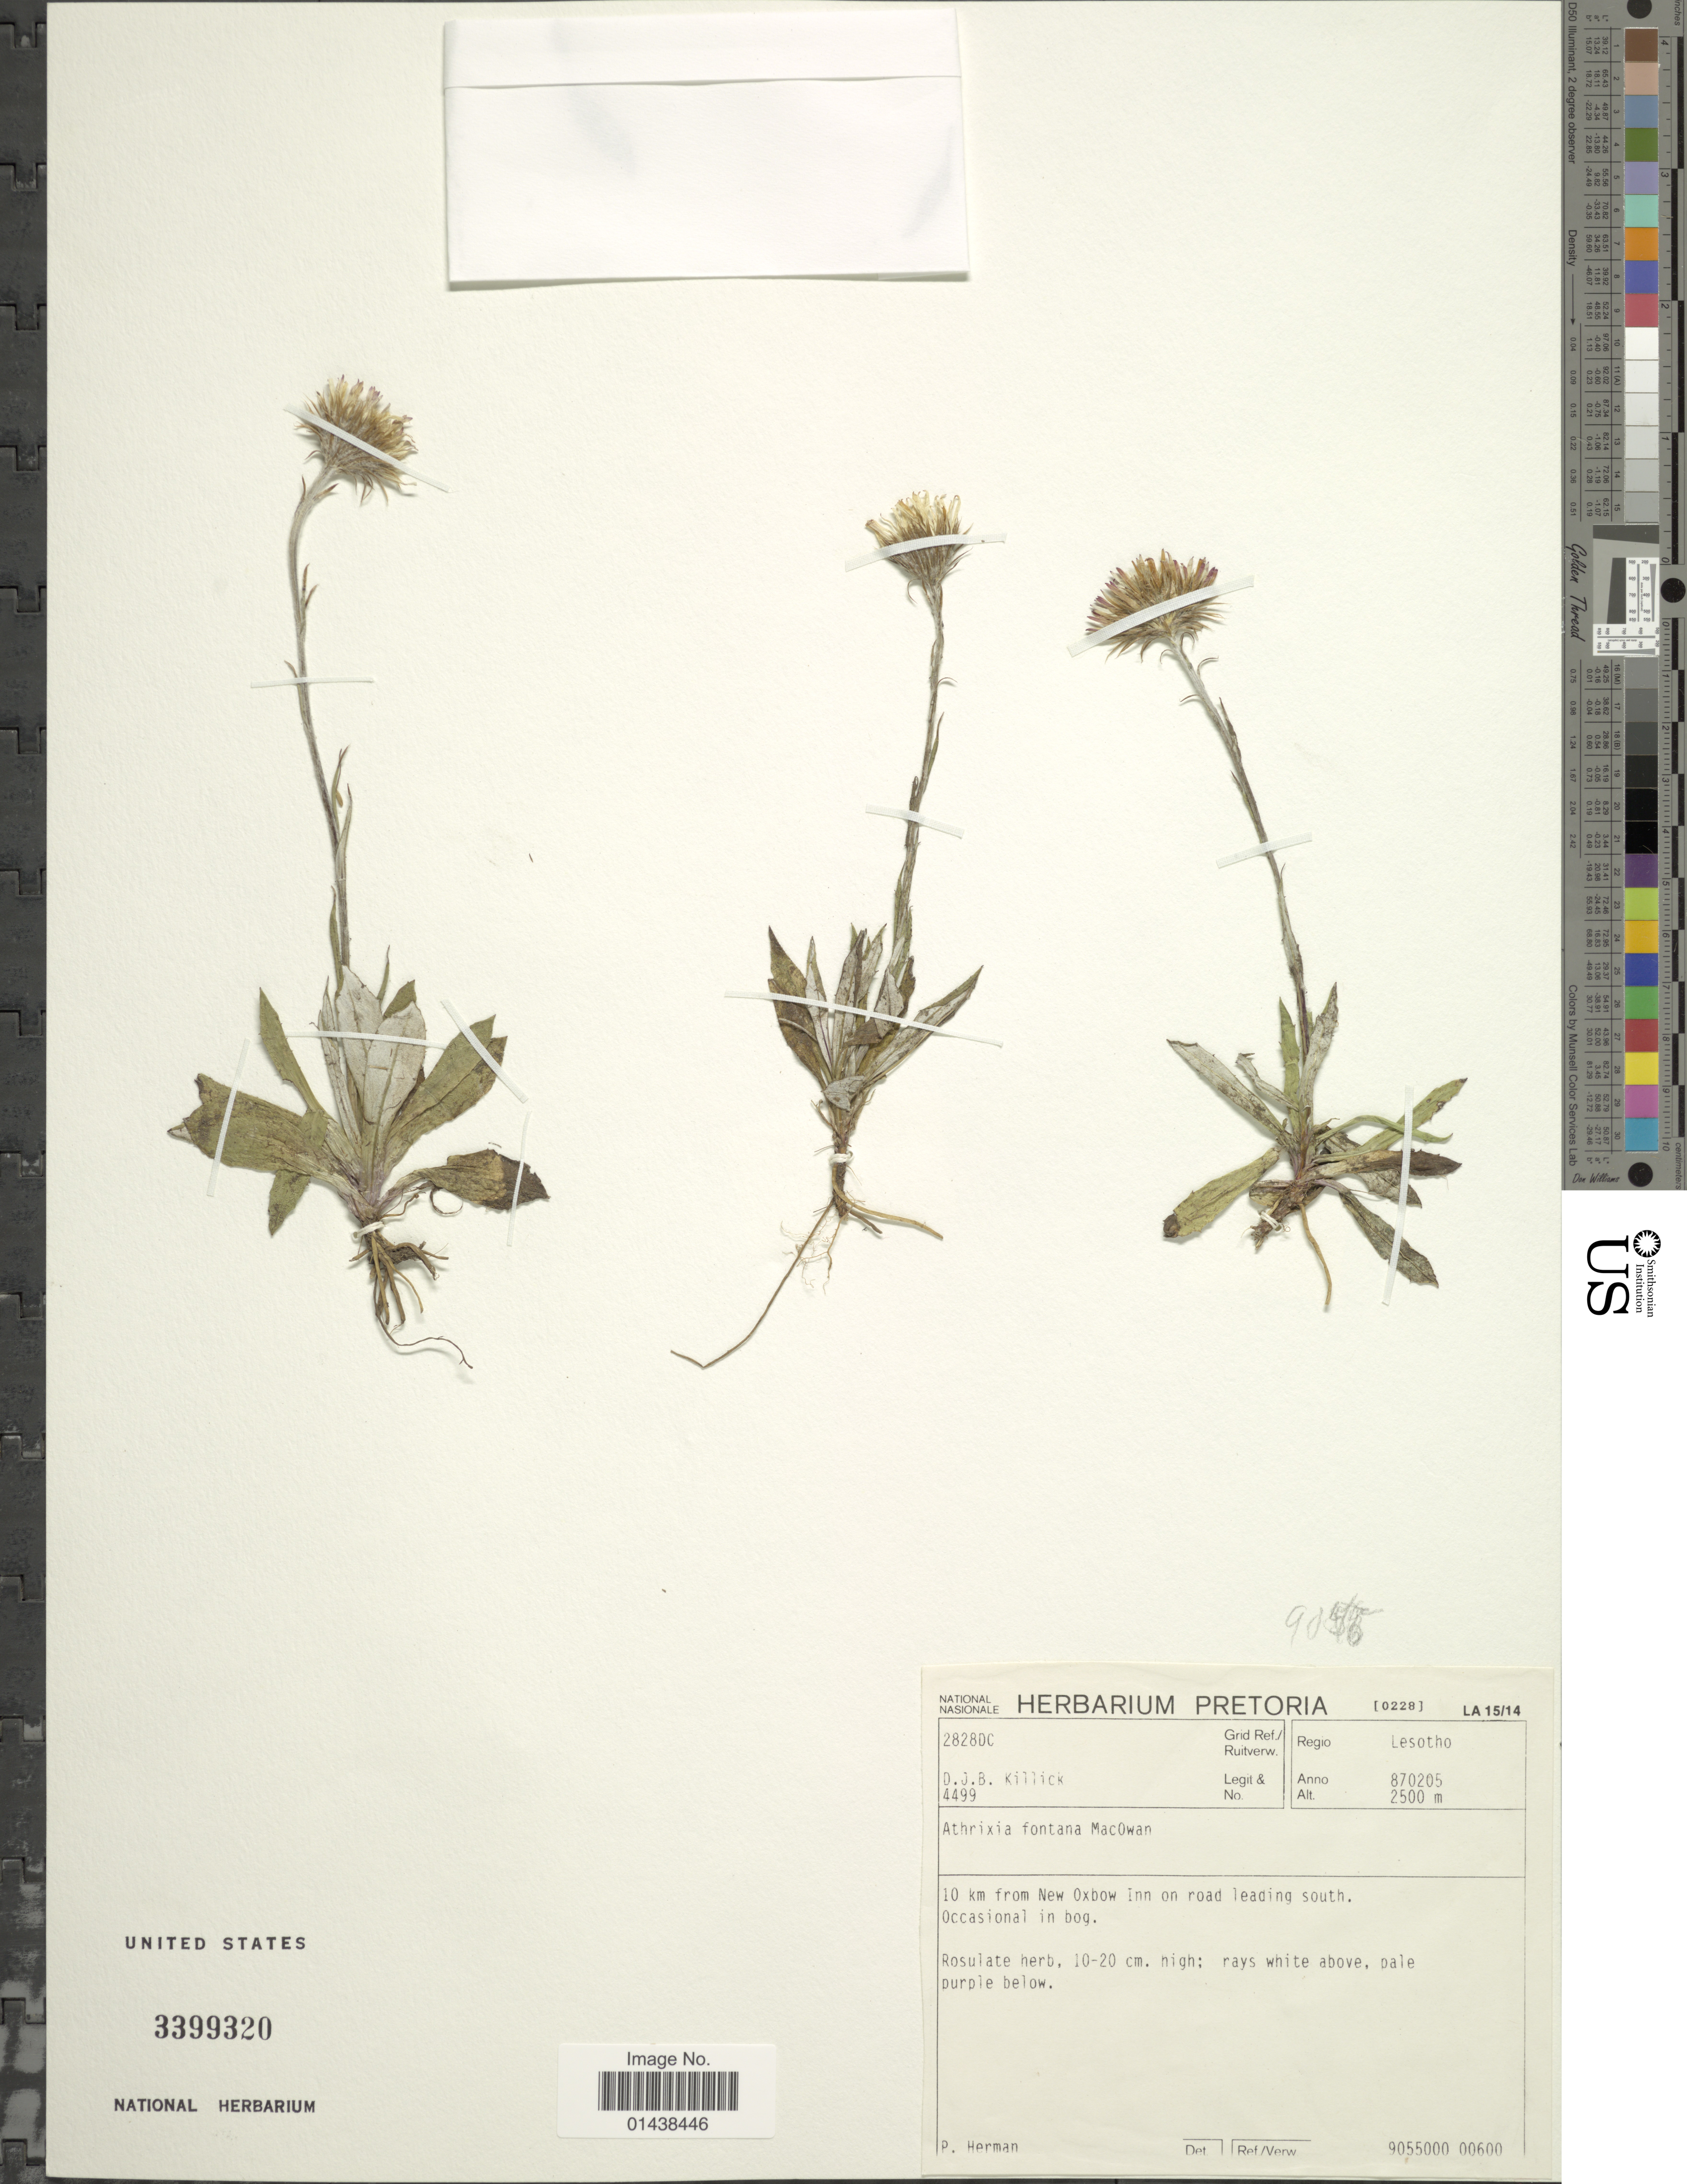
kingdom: Plantae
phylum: Tracheophyta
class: Magnoliopsida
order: Asterales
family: Asteraceae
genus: Athrixia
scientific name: Athrixia fontana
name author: MacOwan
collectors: D. Killick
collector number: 4499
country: Lesotho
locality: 10 km from New Oxbow Inn road leading south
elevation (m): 2500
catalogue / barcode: US 3399320